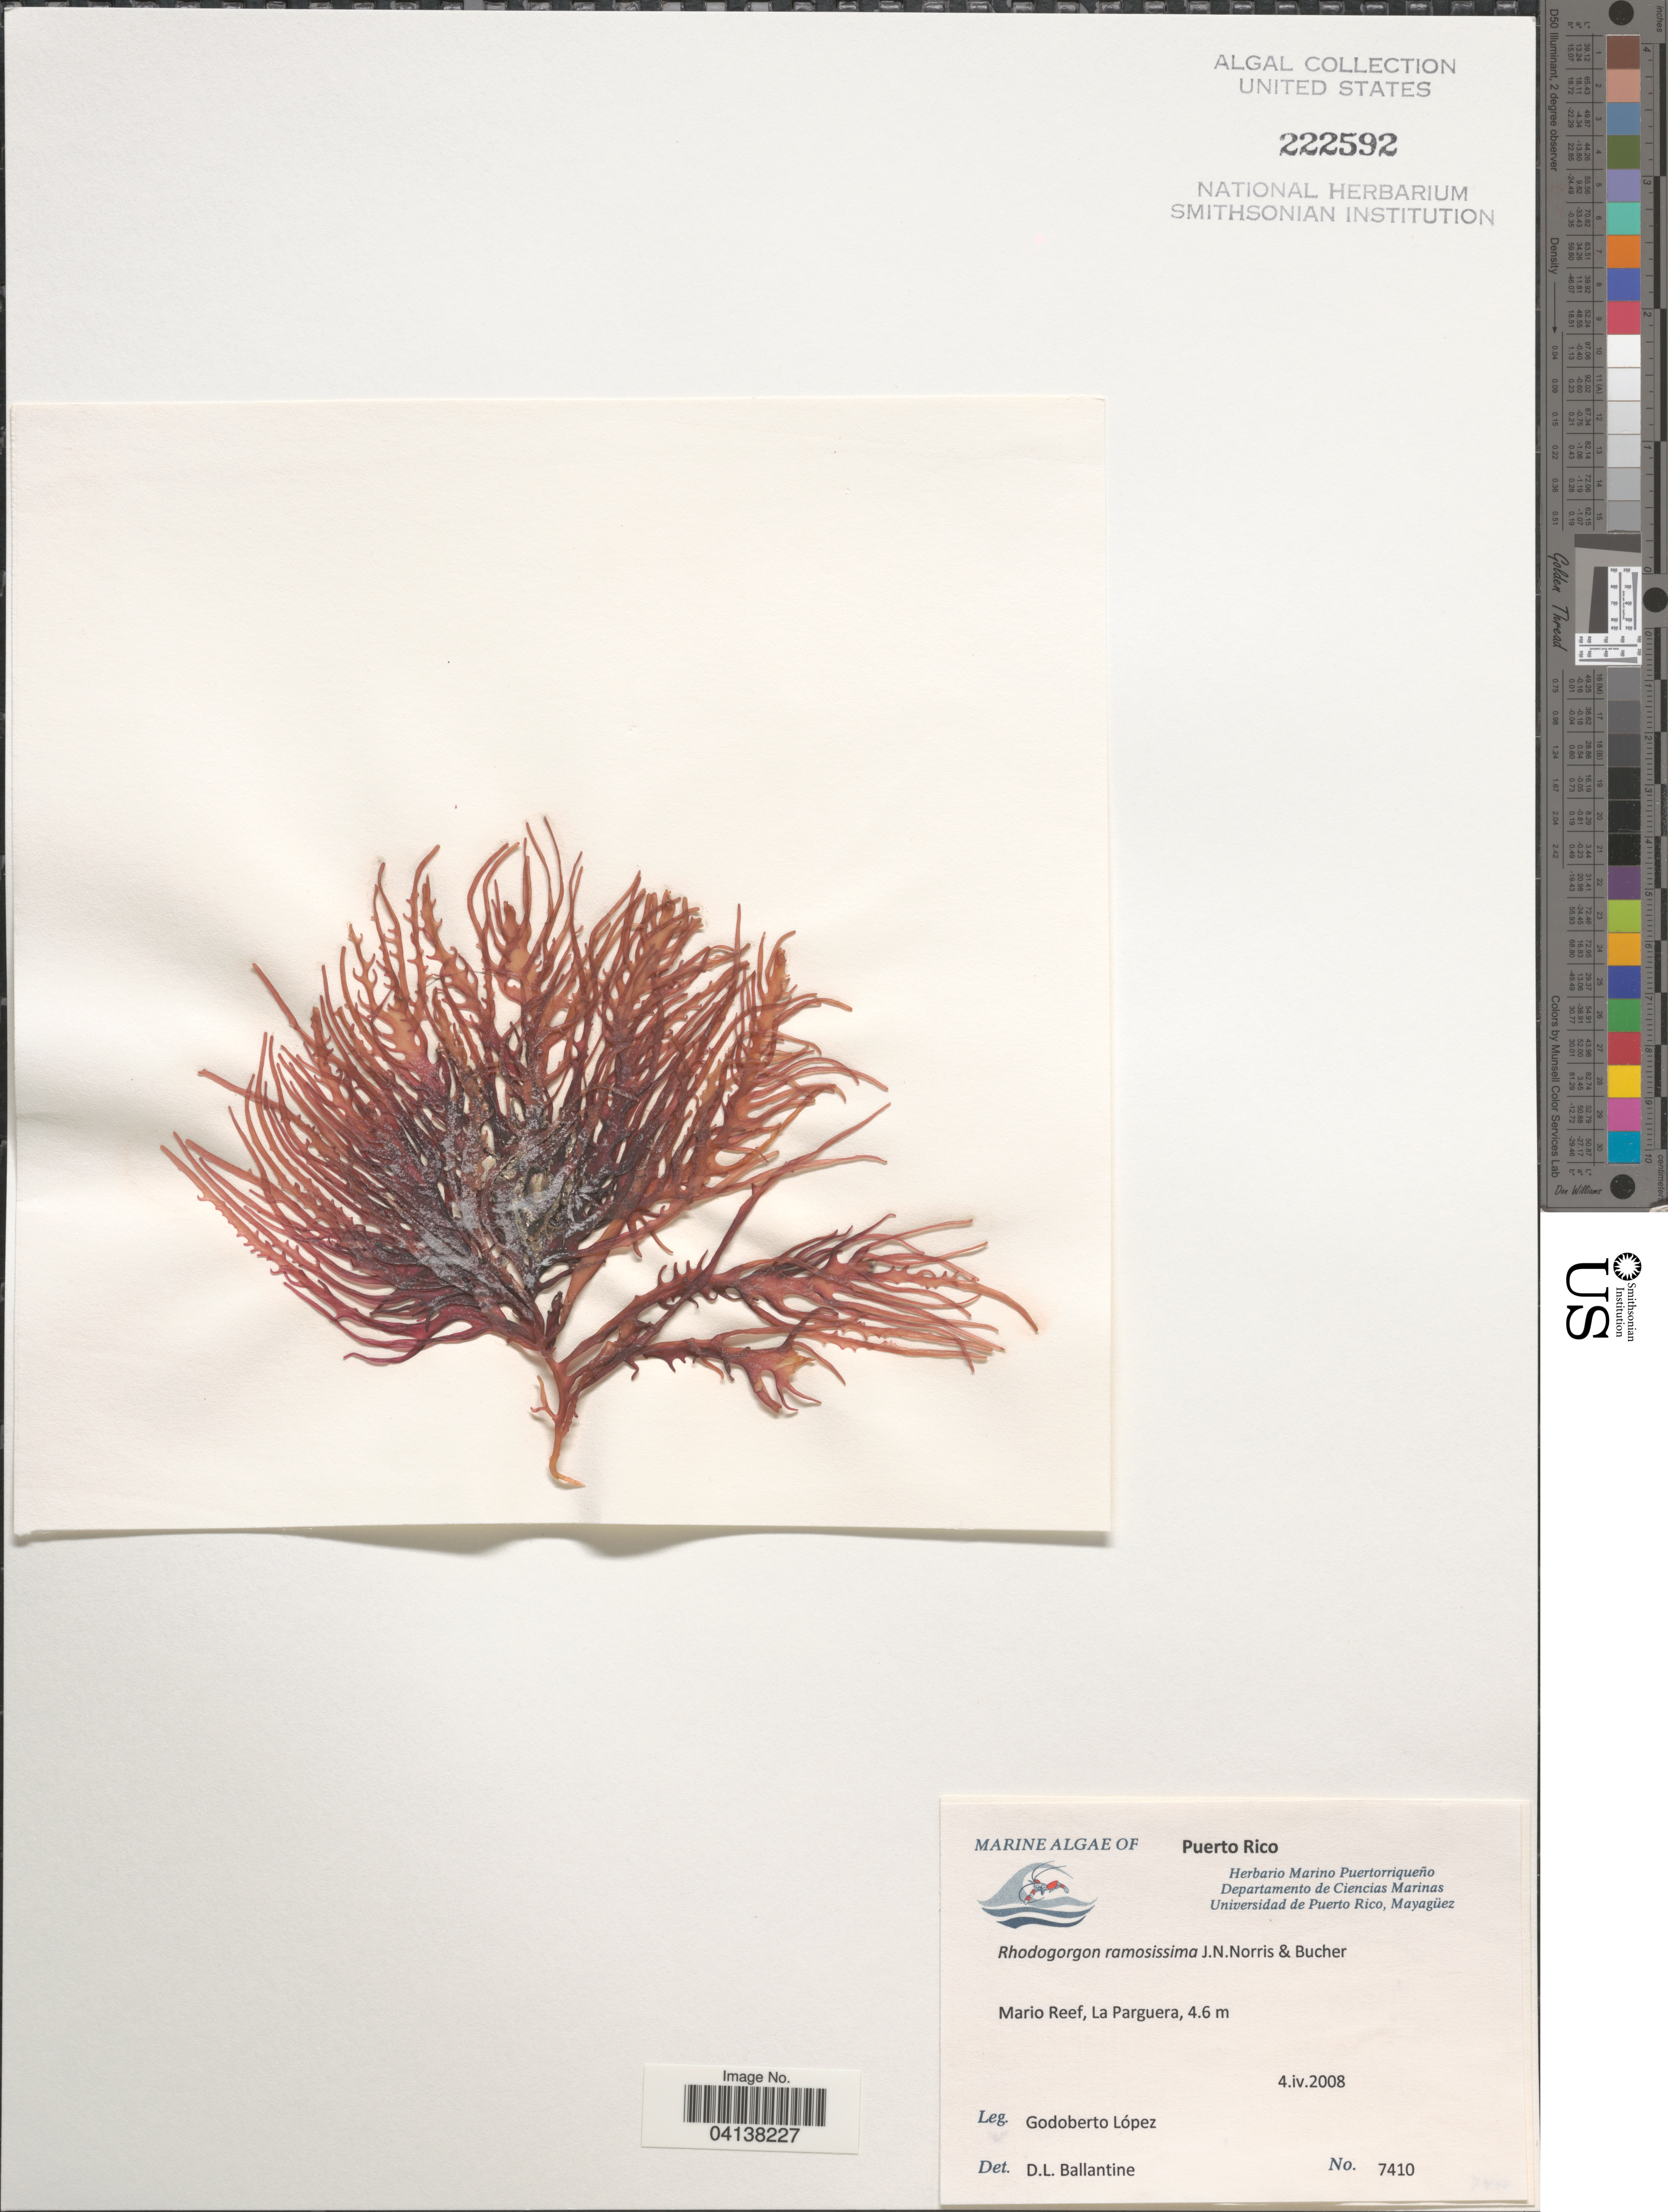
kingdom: Plantae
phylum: Rhodophyta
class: Florideophyceae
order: Rhodogorgonales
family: Rhodogorgonaceae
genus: Rhodogorgon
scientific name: Rhodogorgon ramosissima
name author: J.N. Norris & K.E. Bucher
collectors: G. López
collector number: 7410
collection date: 2008-04-04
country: Puerto Rico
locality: Mario Reef, La Parguera.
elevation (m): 4.6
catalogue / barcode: US 222592